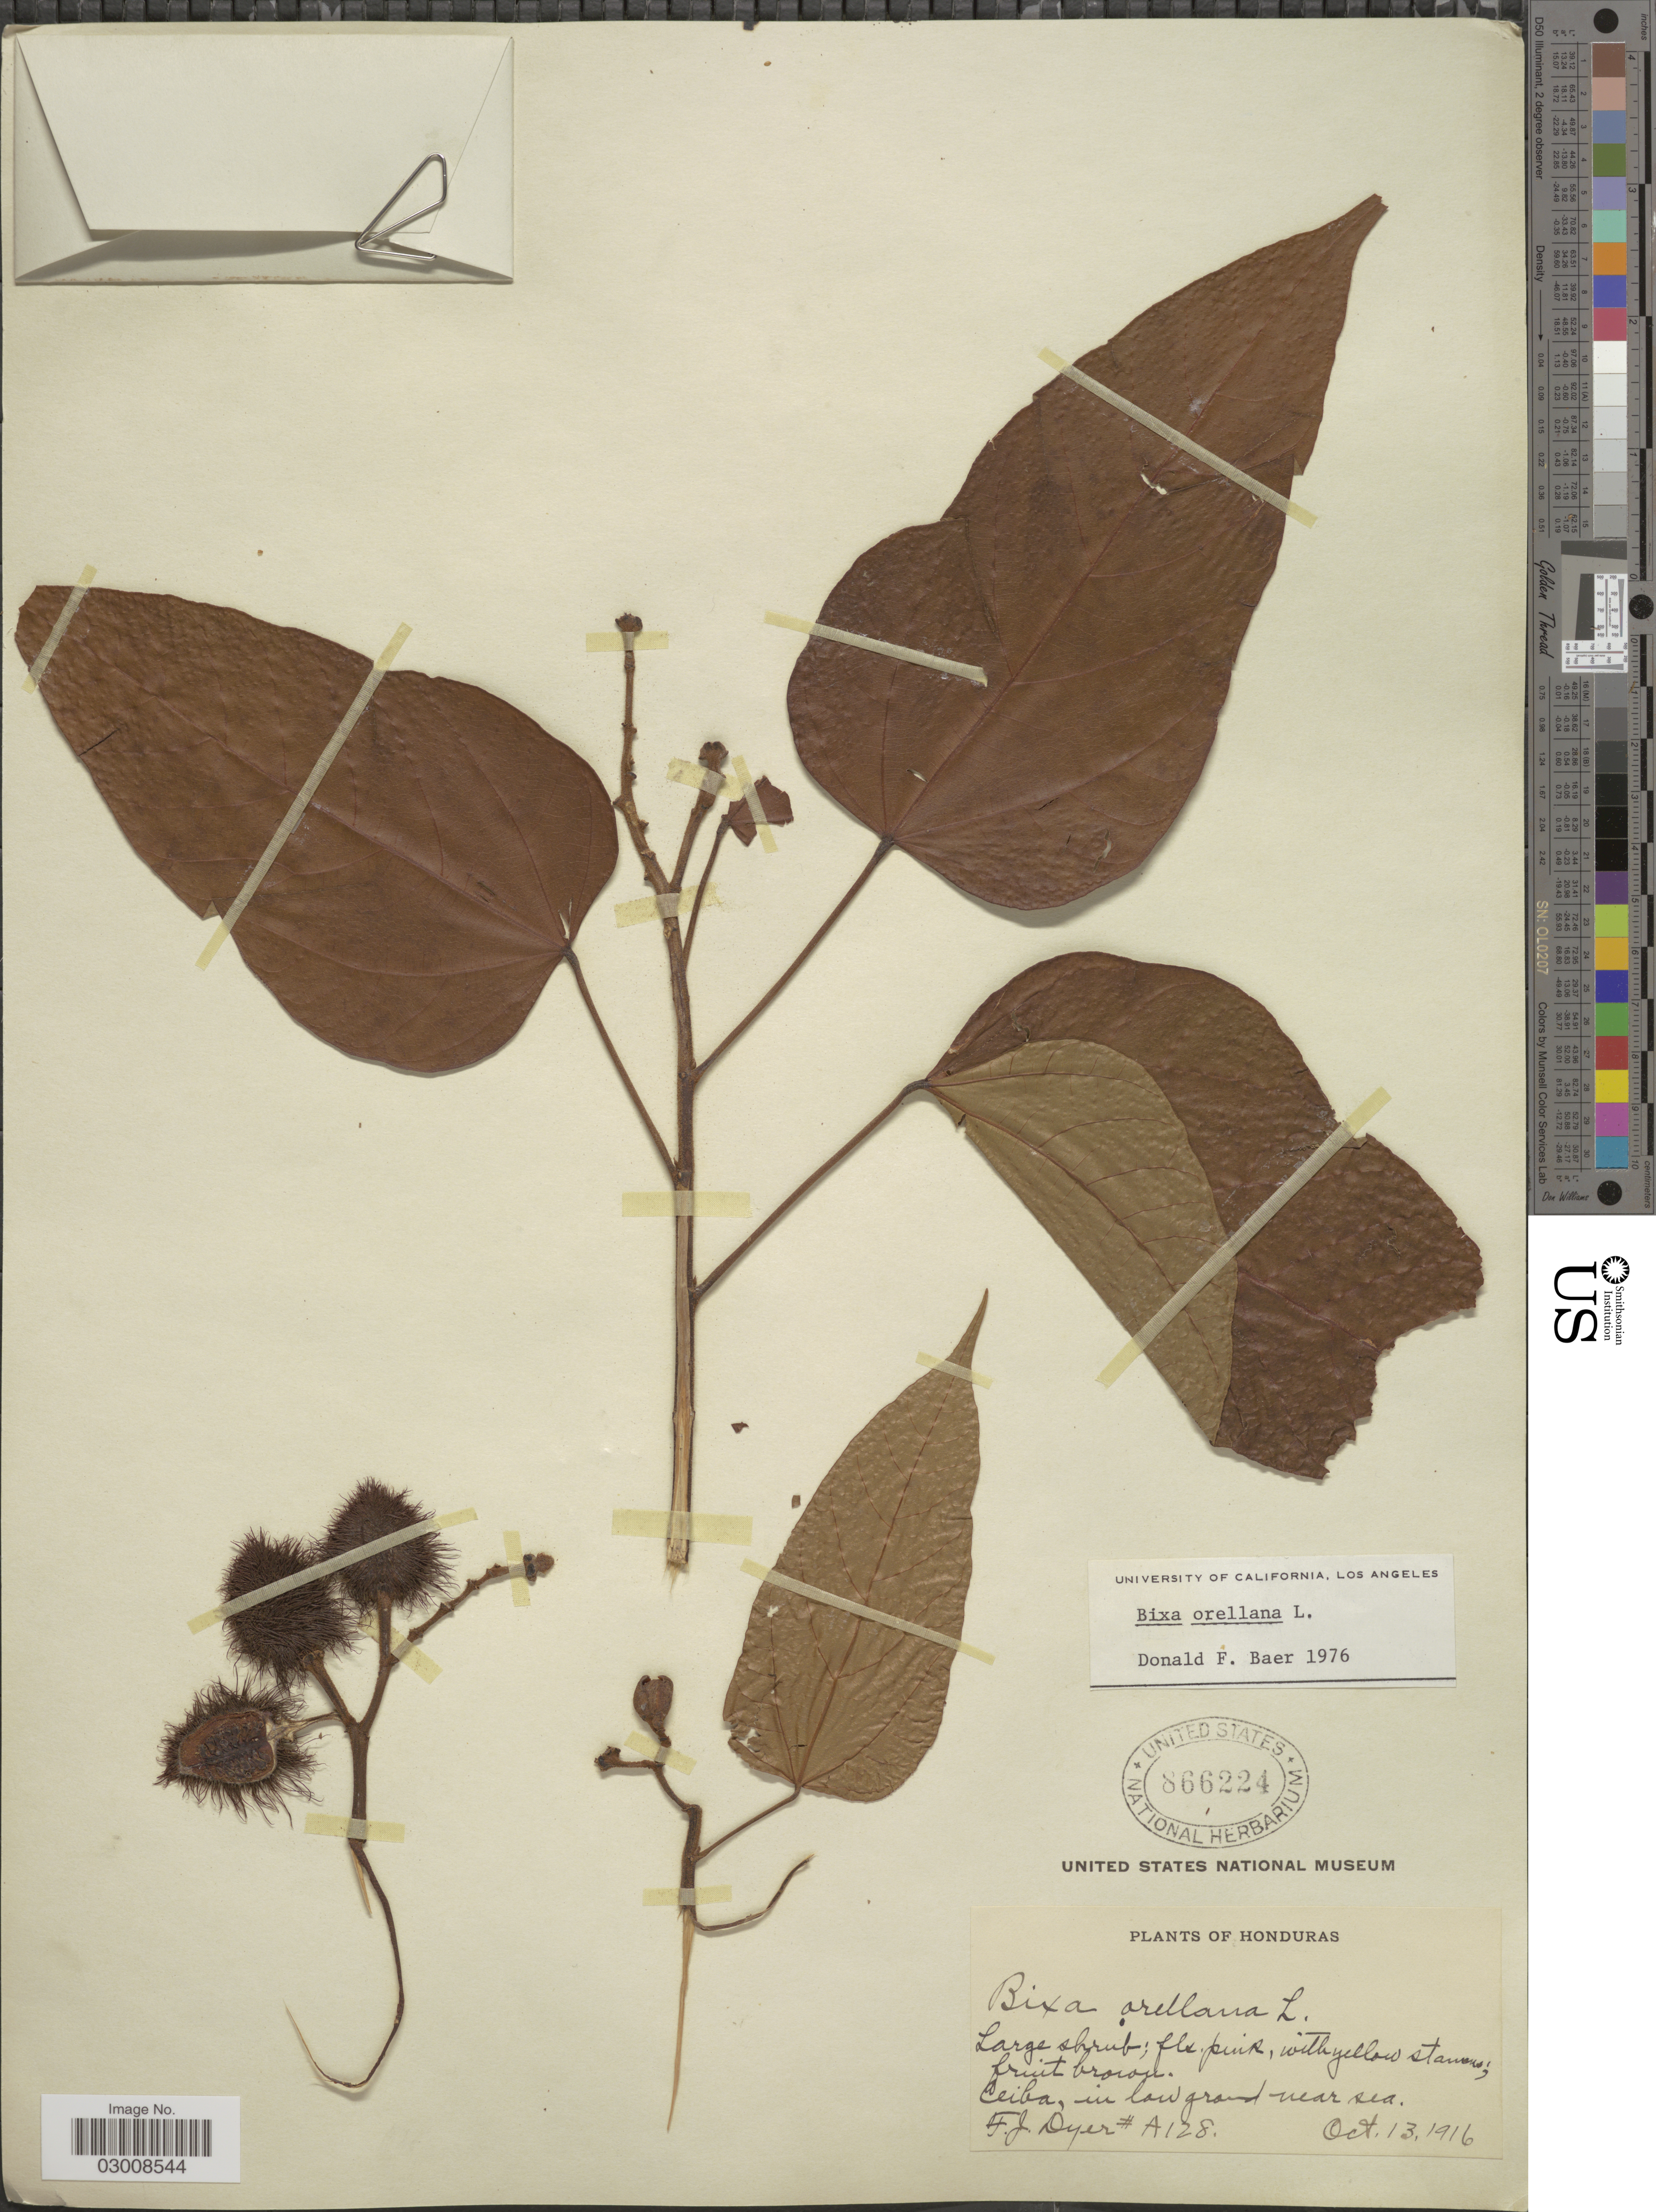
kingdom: Plantae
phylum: Tracheophyta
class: Magnoliopsida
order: Malvales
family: Bixaceae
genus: Bixa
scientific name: Bixa orellana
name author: L.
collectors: F. J. Dyer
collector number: A128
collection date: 1916-10-13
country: Honduras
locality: Ceiba.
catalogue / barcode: US 866224